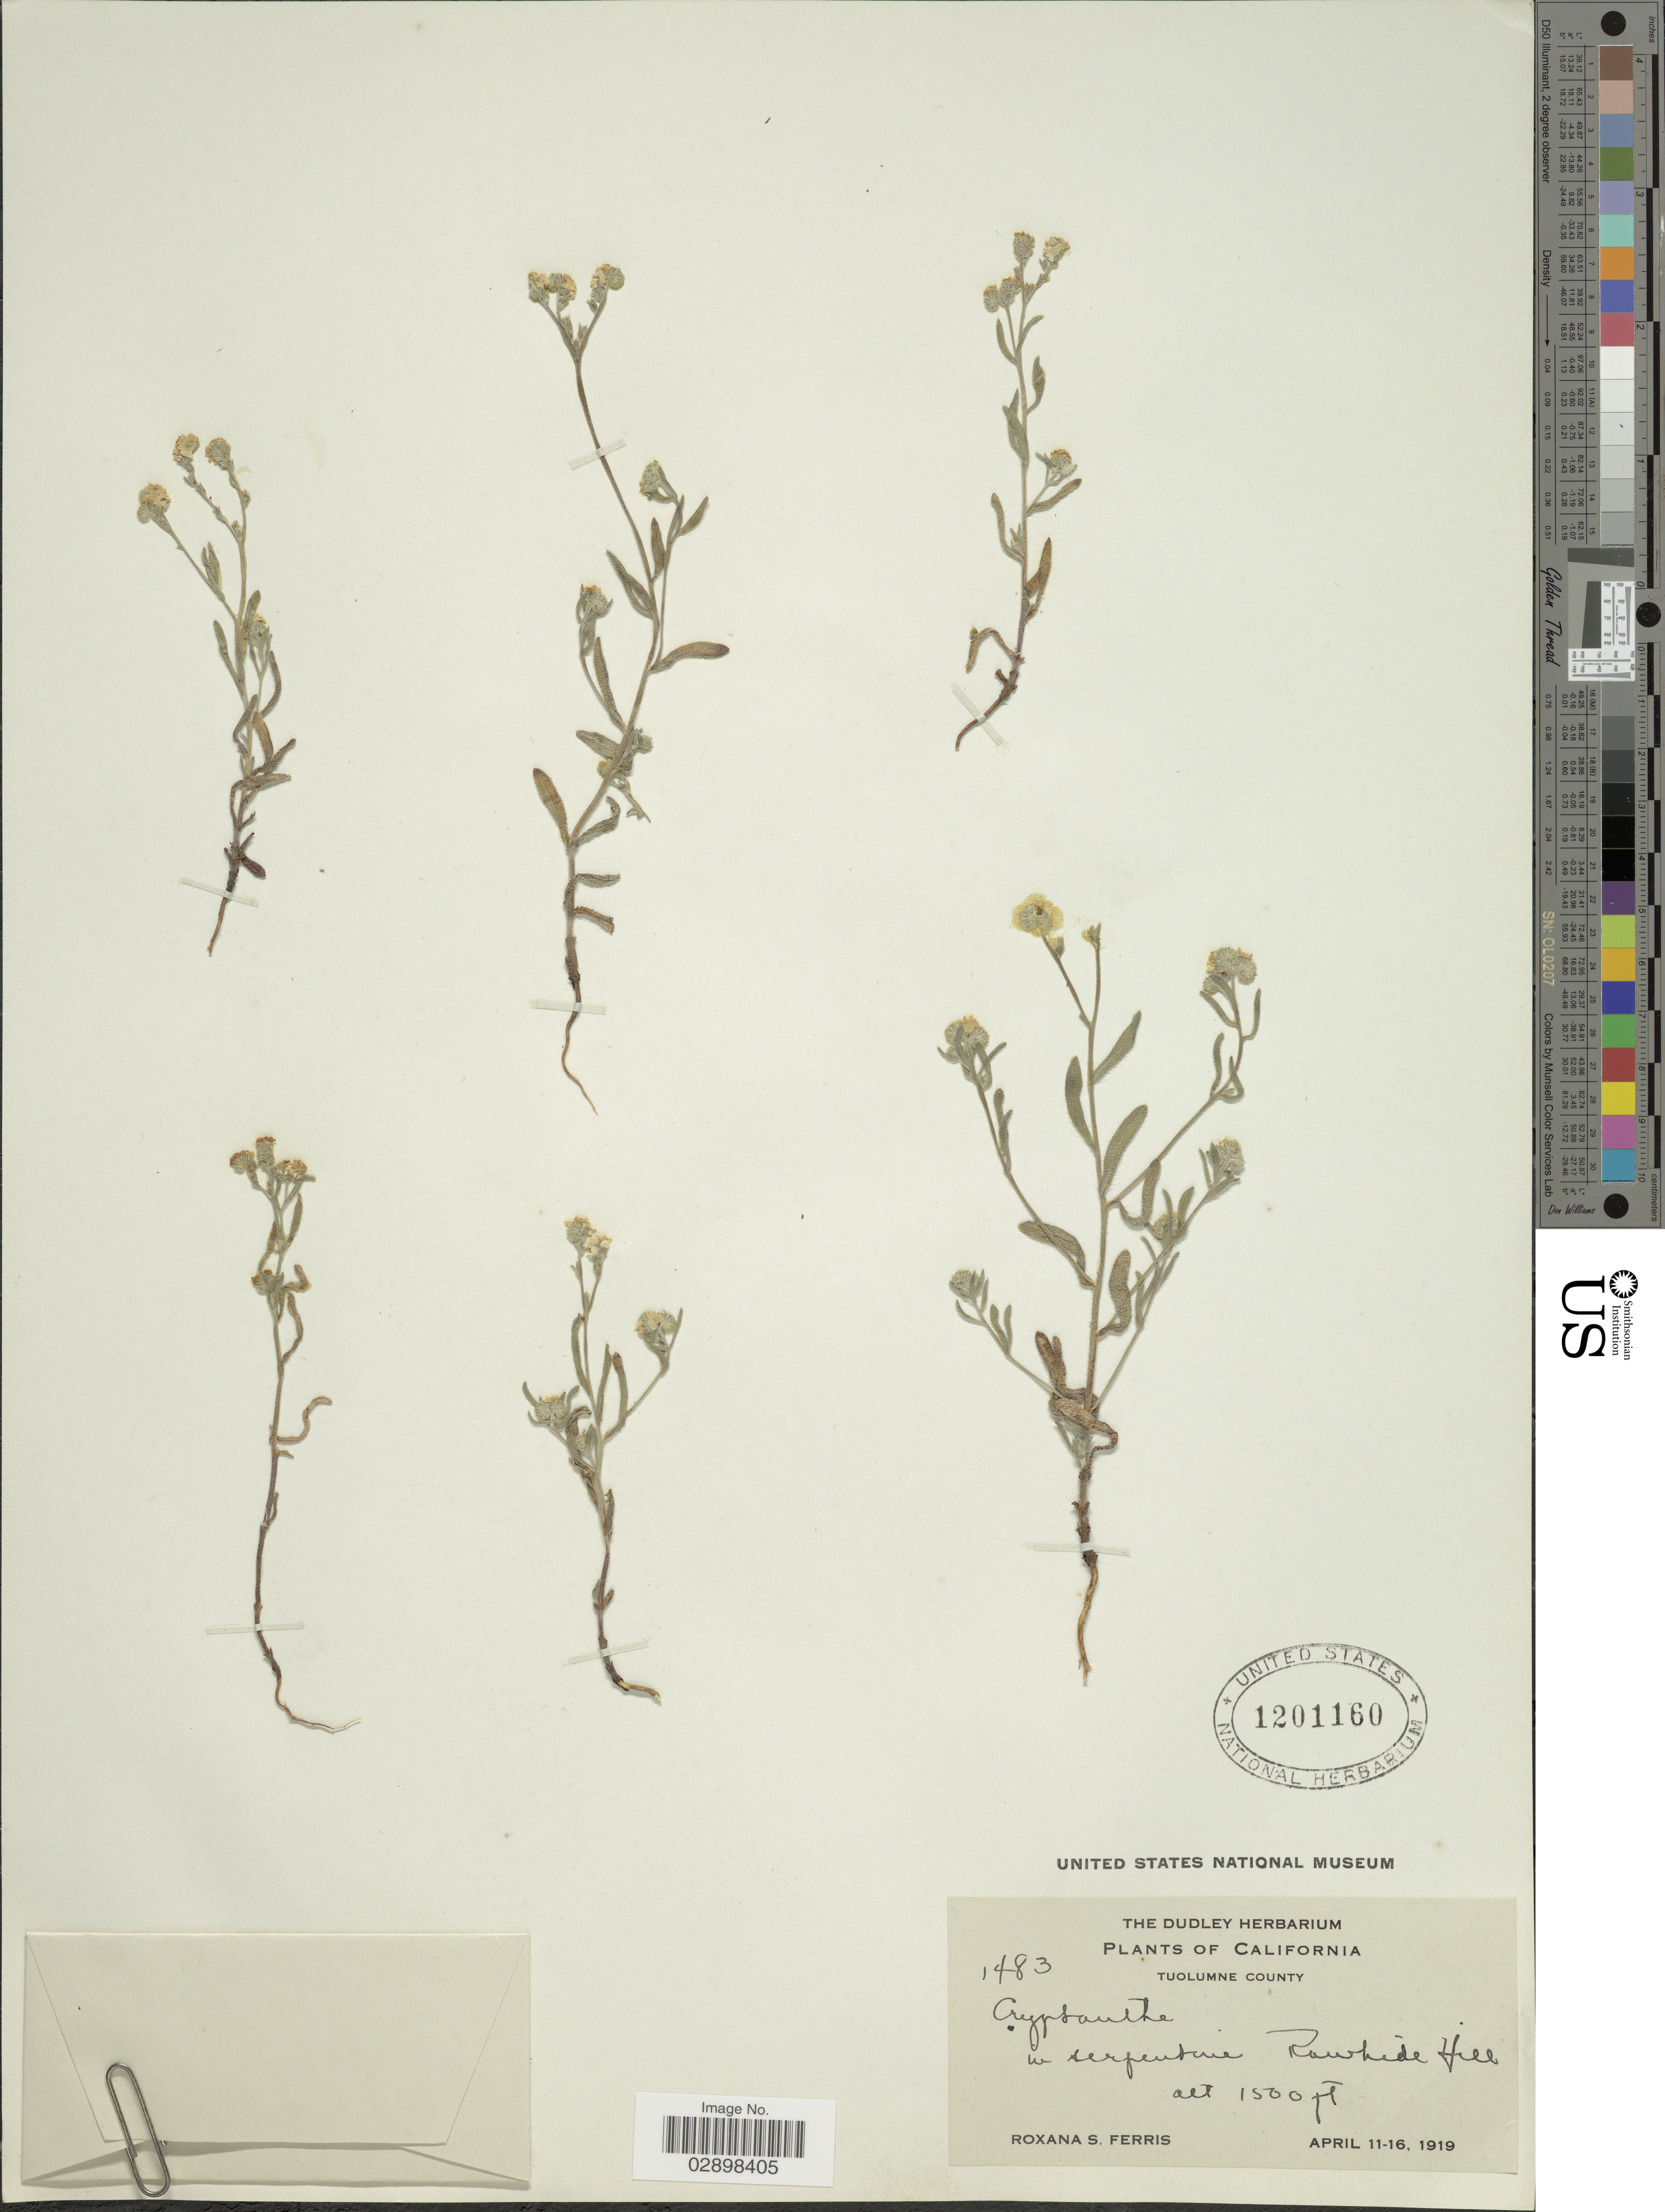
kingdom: Plantae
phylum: Tracheophyta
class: Magnoliopsida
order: Boraginales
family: Boraginaceae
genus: Cryptantha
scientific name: Cryptantha sp.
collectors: R. S. Ferris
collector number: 1483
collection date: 1919-04-11/1919-04-16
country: United States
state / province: California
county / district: Tuolumne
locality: Tuolumne County, Rawhide Hill.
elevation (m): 457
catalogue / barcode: US 1201160